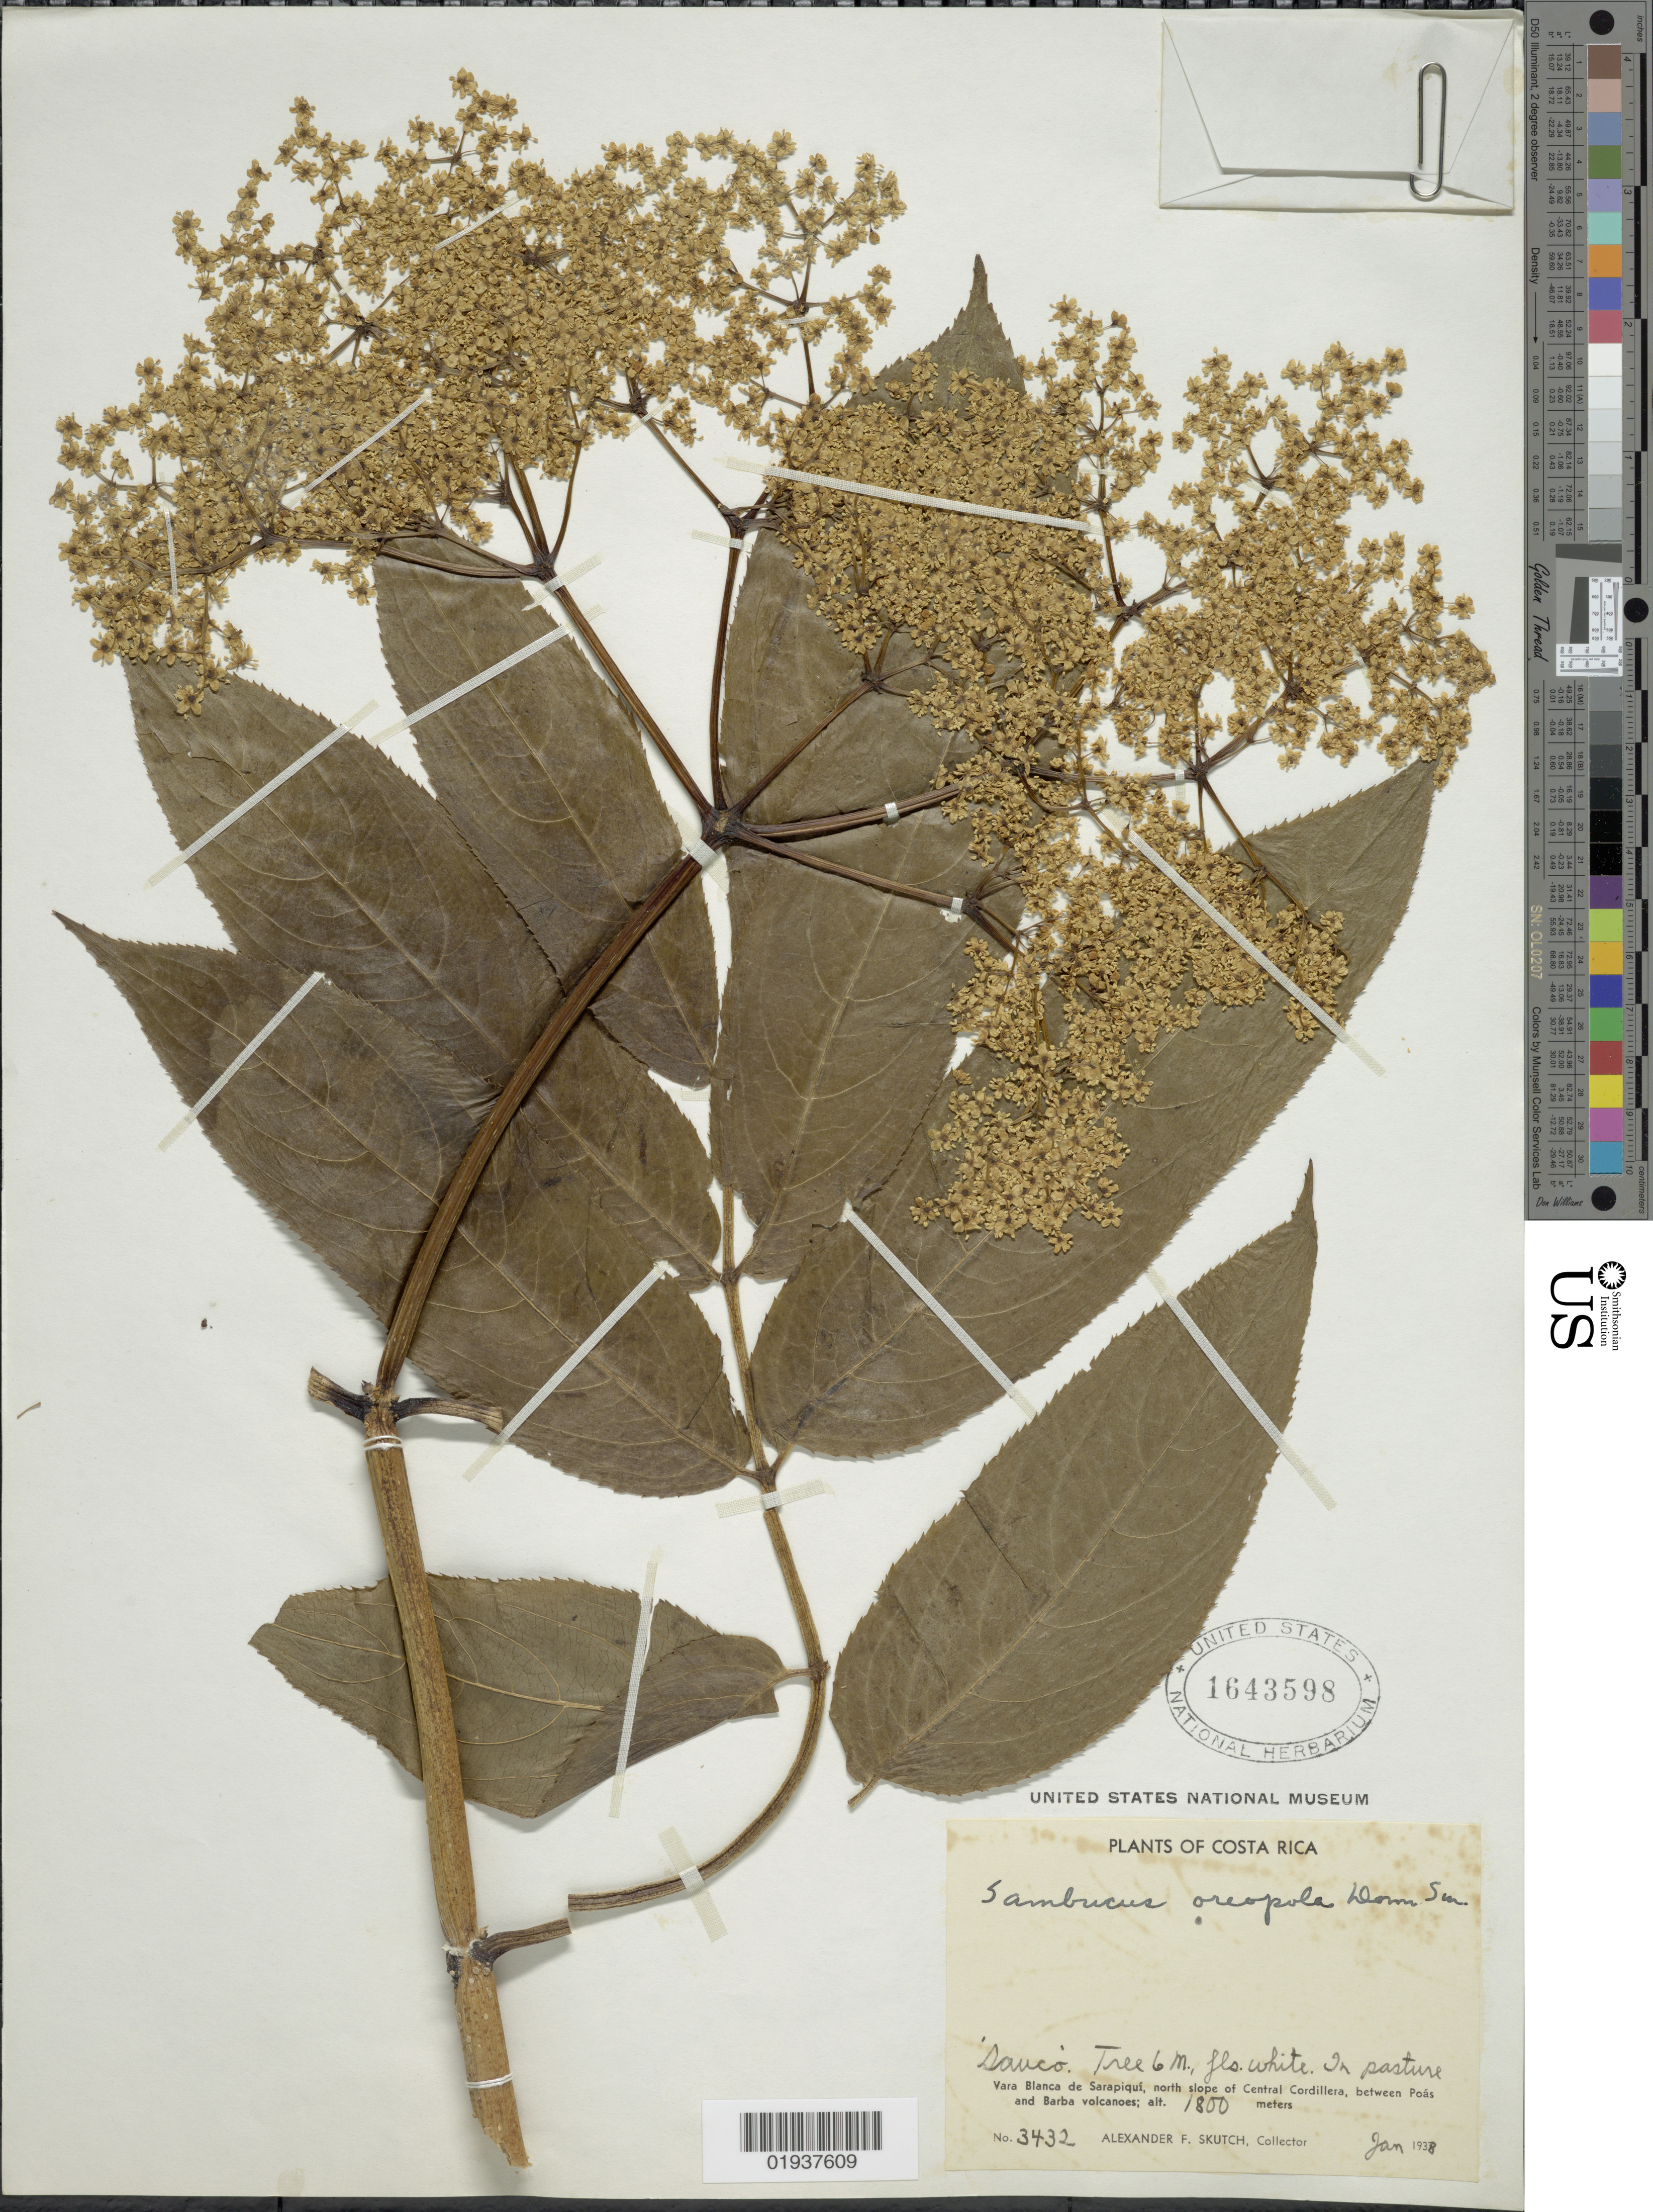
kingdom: Plantae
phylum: Tracheophyta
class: Magnoliopsida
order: Dipsacales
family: Viburnaceae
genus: Sambucus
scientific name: Sambucus oreopola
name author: Donn. Sm.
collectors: A. F. Skutch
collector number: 3432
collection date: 1938-01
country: Costa Rica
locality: Vara Blanca de Sarapiquí, north slope of Central Cordillera, between Poás and Barba volcanoes.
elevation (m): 1800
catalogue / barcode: US 1643598